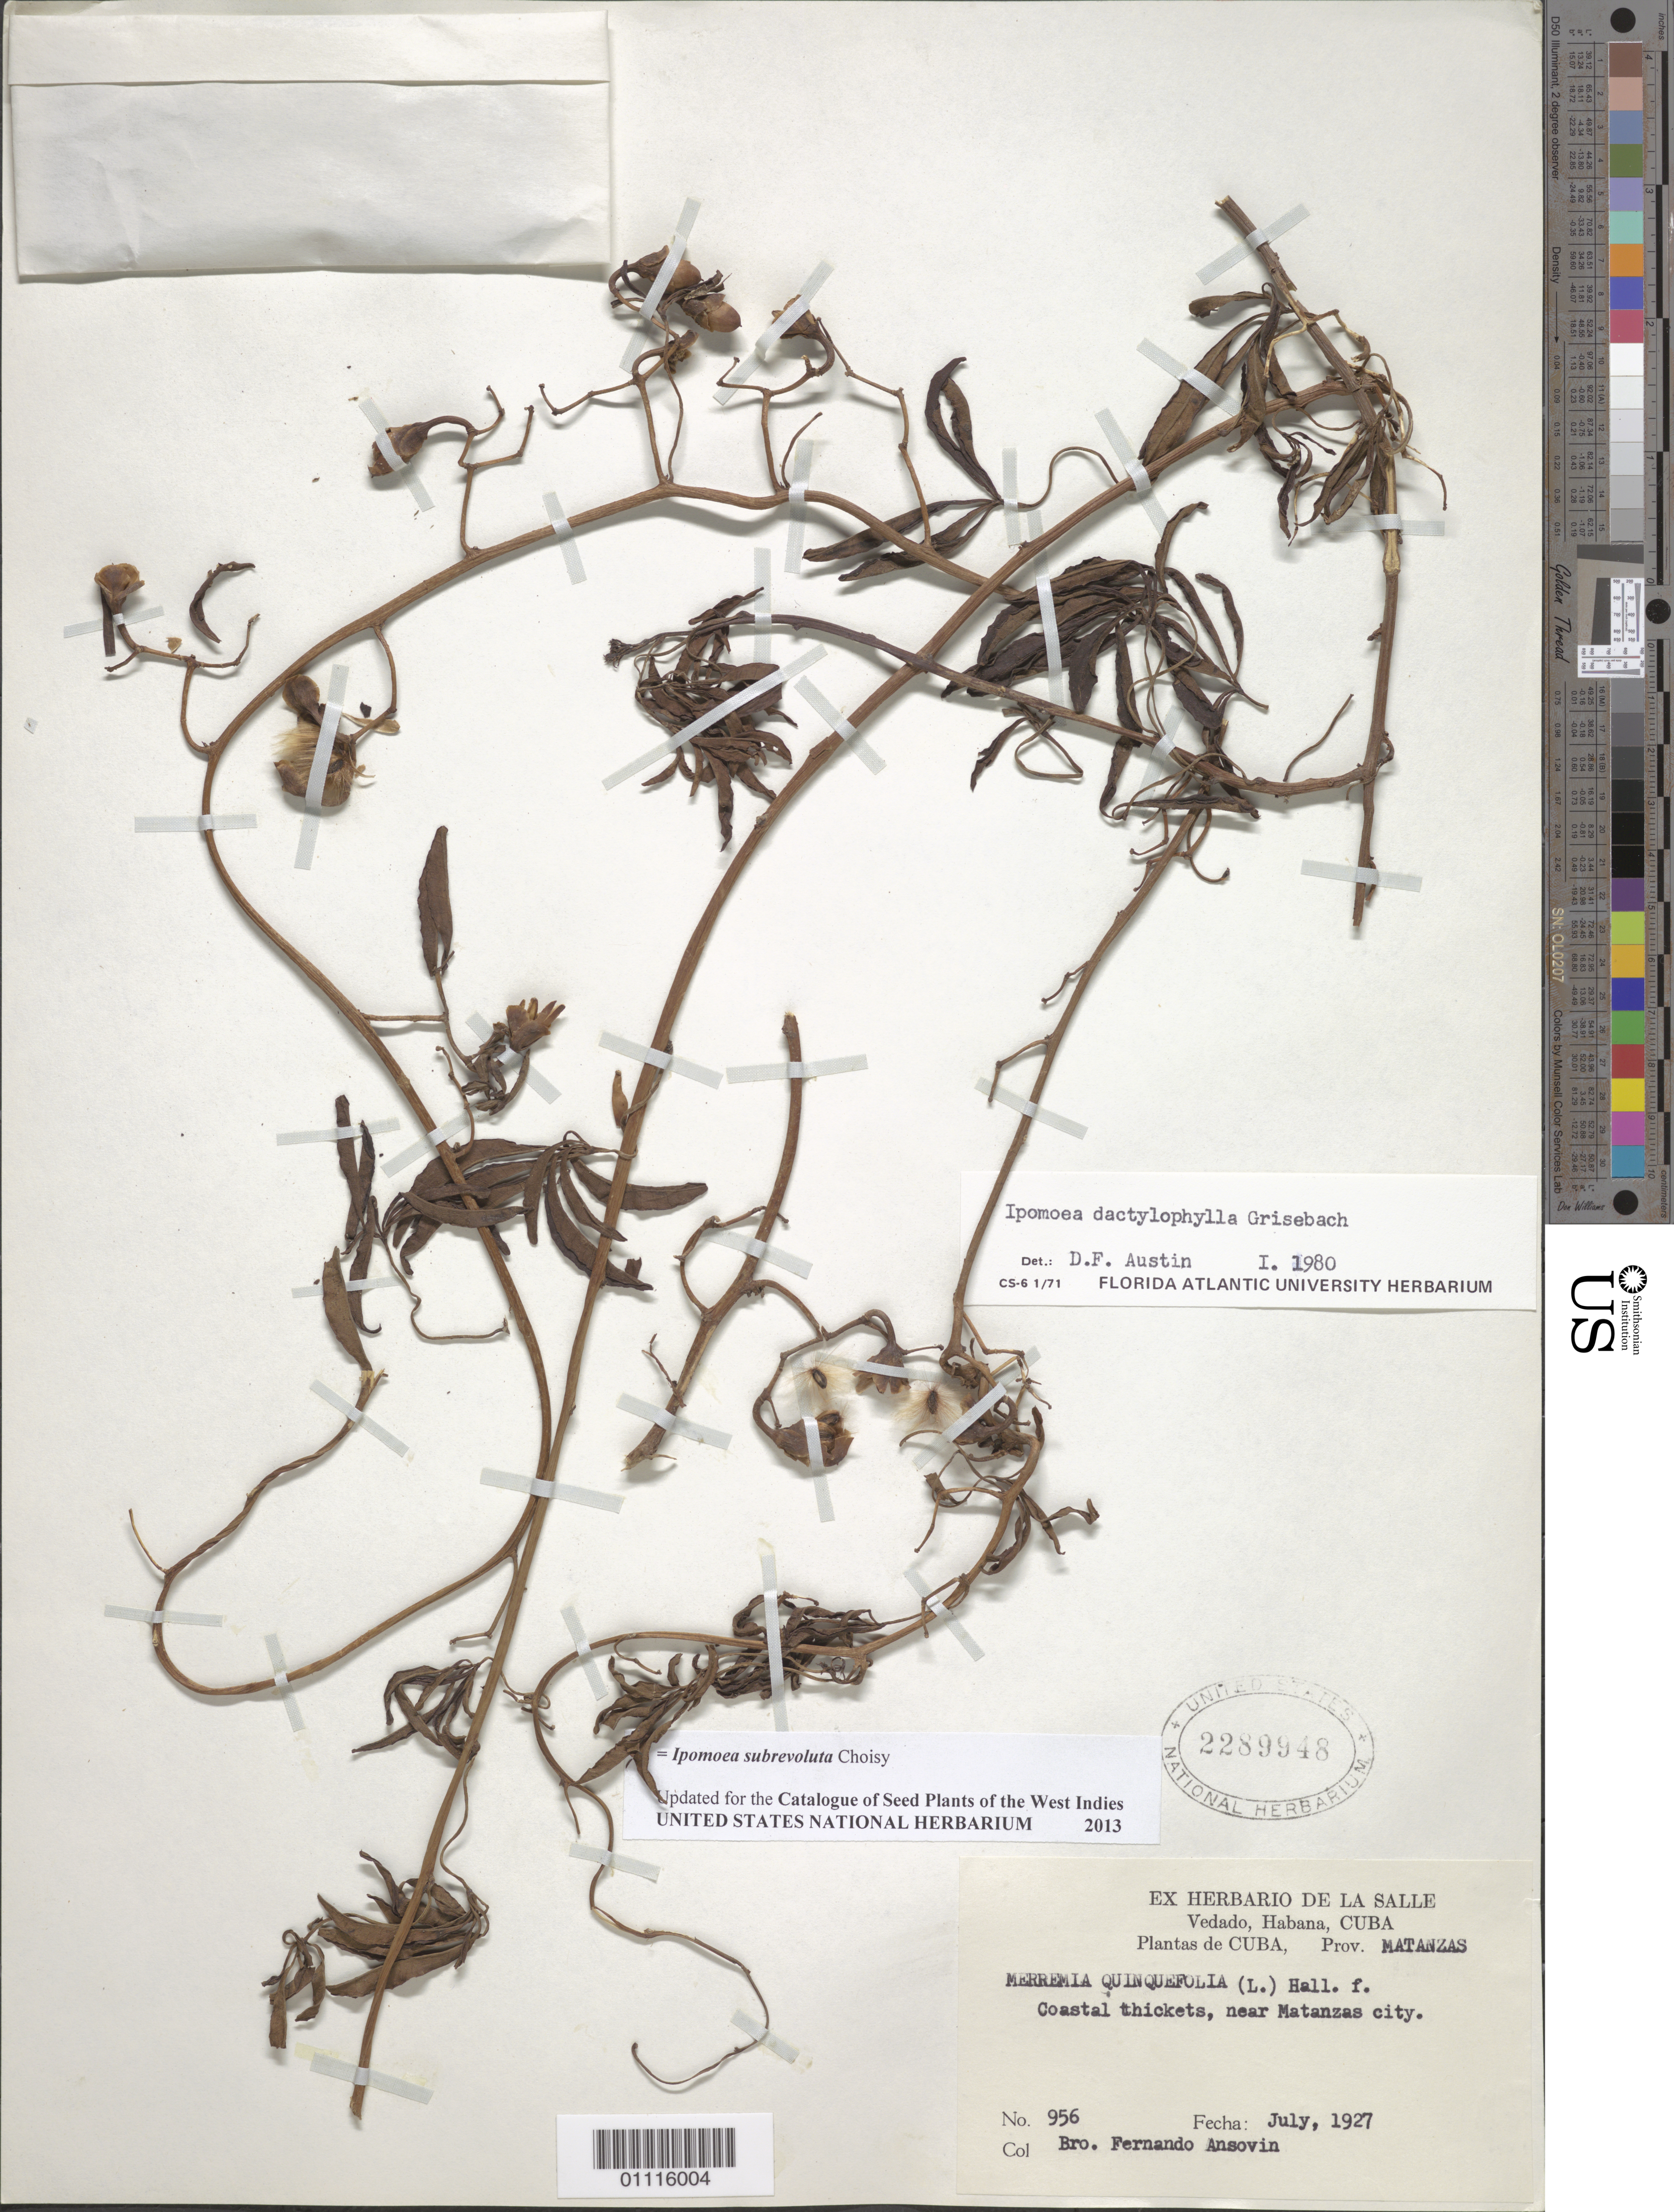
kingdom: Plantae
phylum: Tracheophyta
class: Magnoliopsida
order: Solanales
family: Convolvulaceae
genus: Ipomoea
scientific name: Ipomoea subrevoluta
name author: Choisy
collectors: B. Ansovin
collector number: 956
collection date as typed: Jul 1927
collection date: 1927-07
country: Cuba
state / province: Matanzas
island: Cuba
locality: Coastal thickets, near Matanzas city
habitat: Coastal thickets.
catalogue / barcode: US 2289948